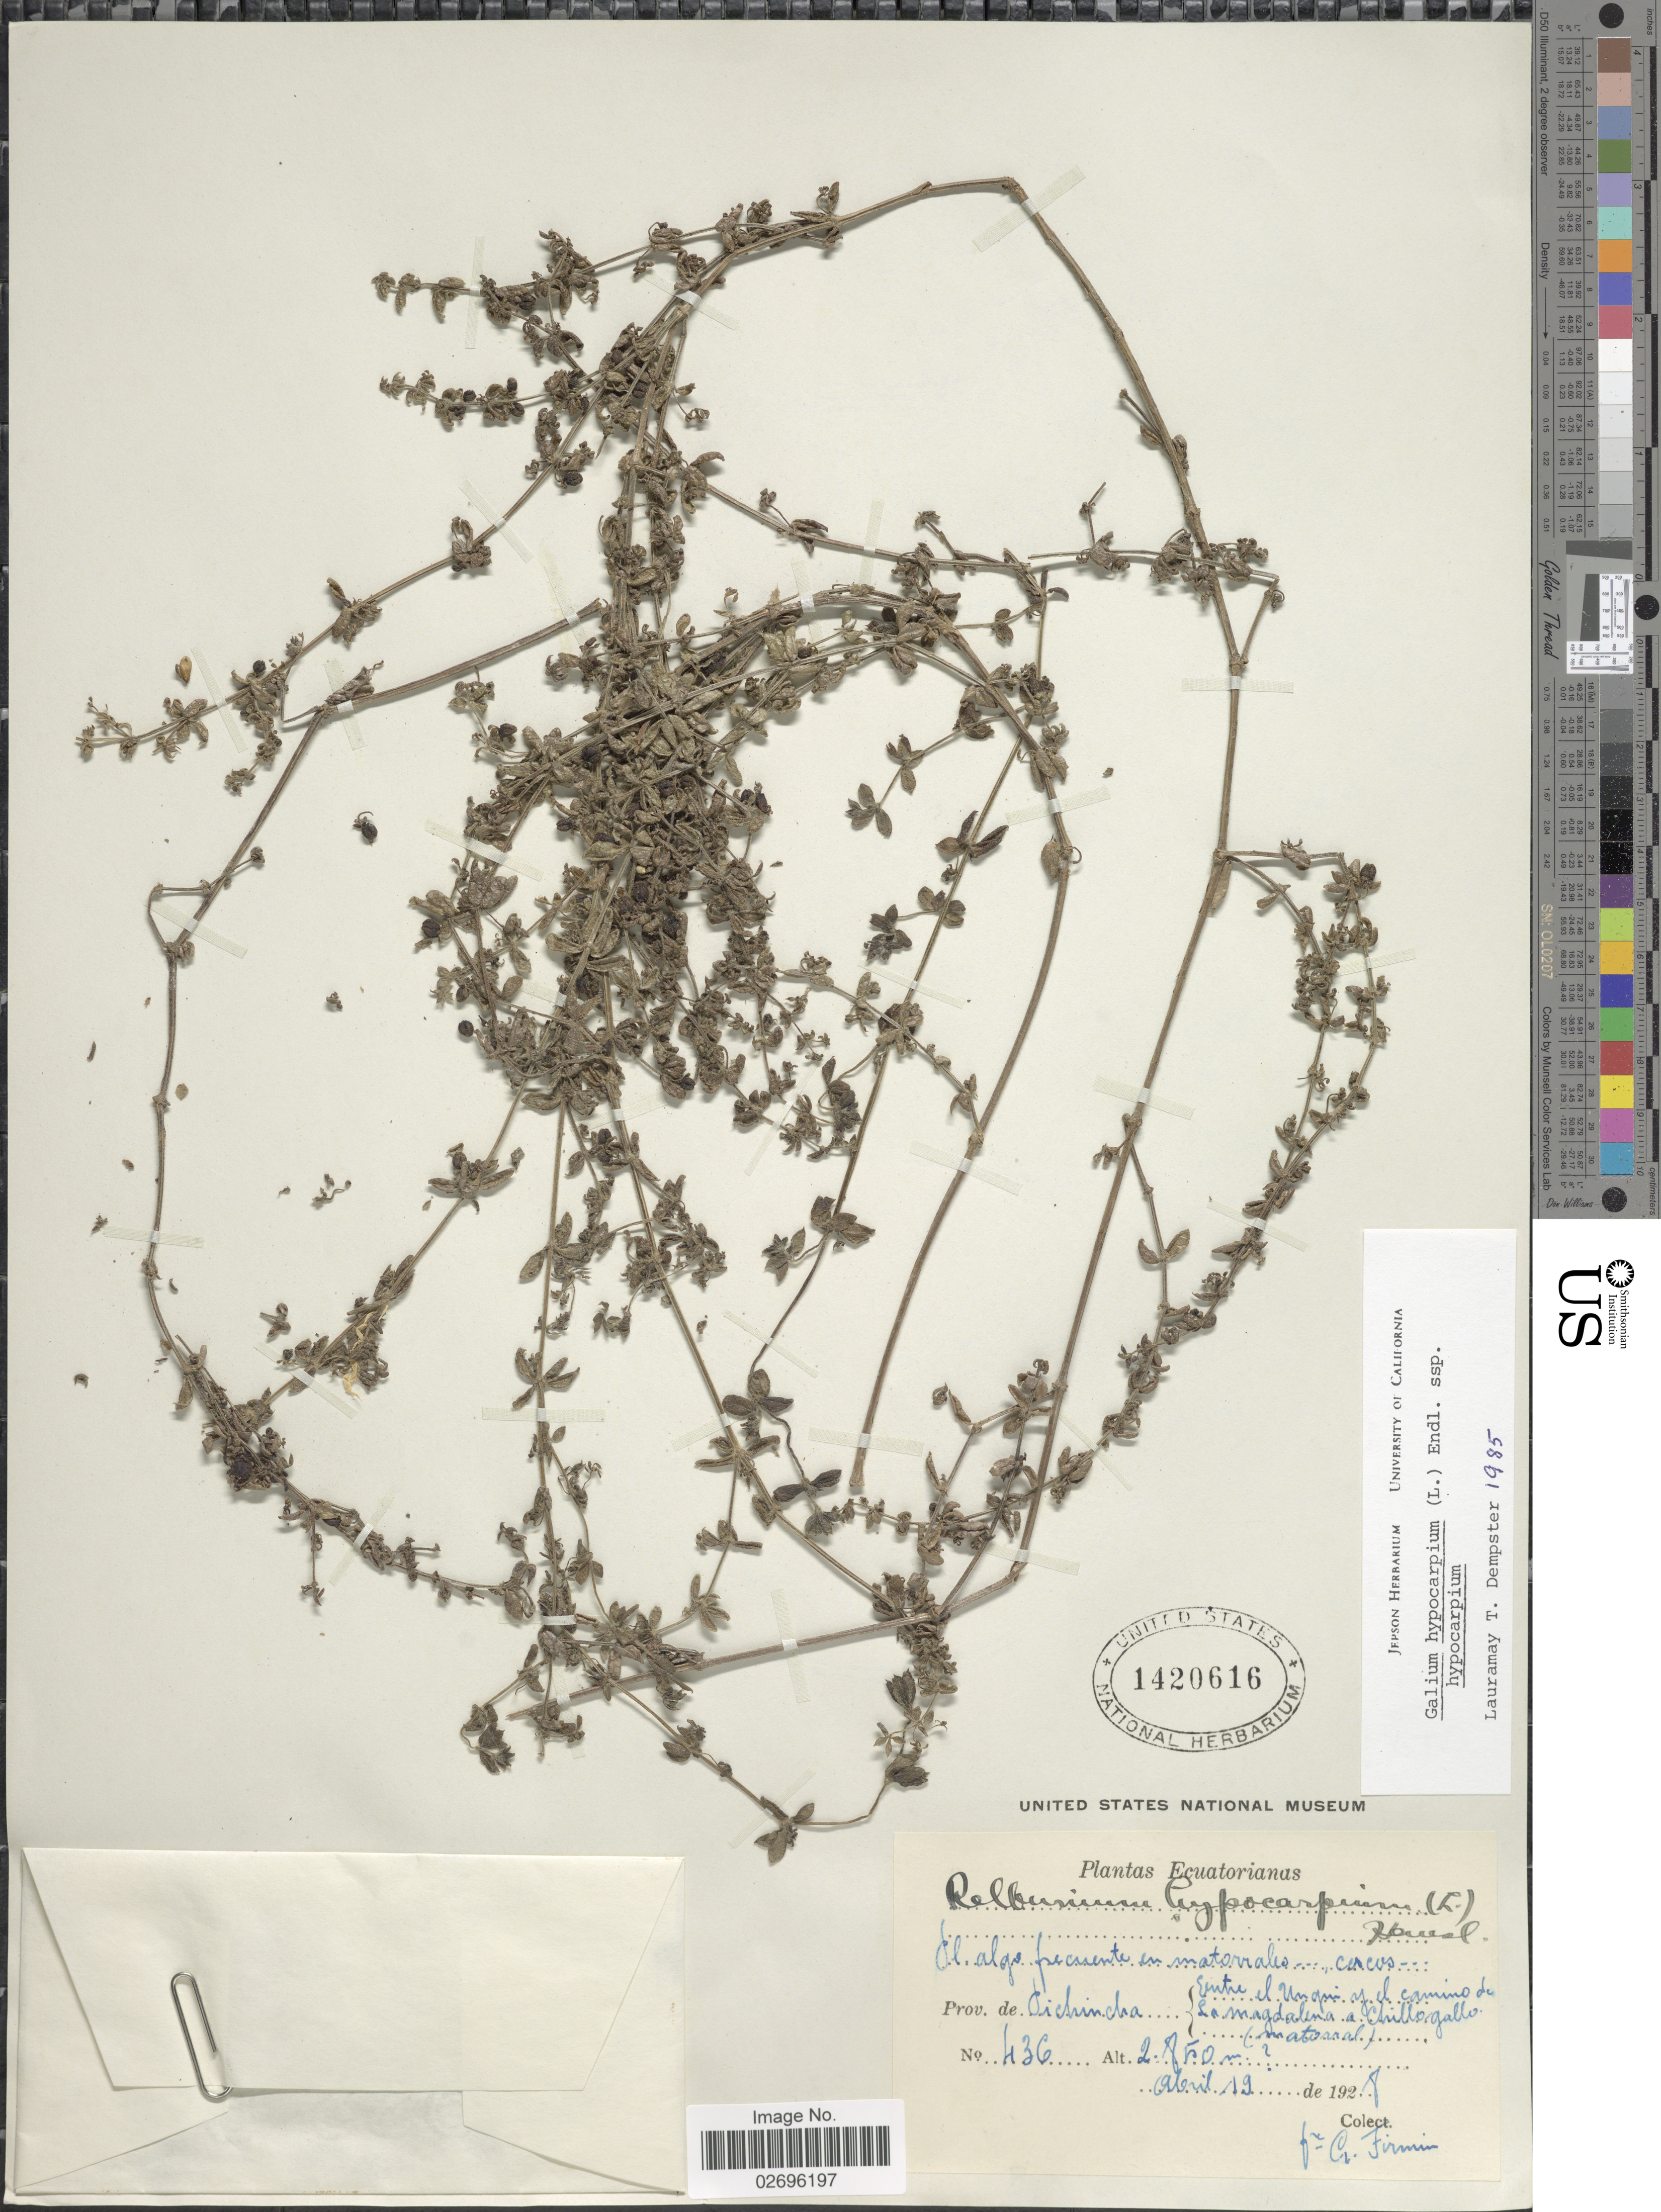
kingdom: Plantae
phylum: Tracheophyta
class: Magnoliopsida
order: Gentianales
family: Rubiaceae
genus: Galium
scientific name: Galium hypocarpium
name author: (L.) Endl. ex Griseb.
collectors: F. Firmin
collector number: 436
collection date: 1928-04-19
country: Ecuador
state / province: Pichincha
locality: Entre El Union y el camino de La Magdalena a Chillo gallo (matorral).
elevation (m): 2850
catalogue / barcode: US 1420616